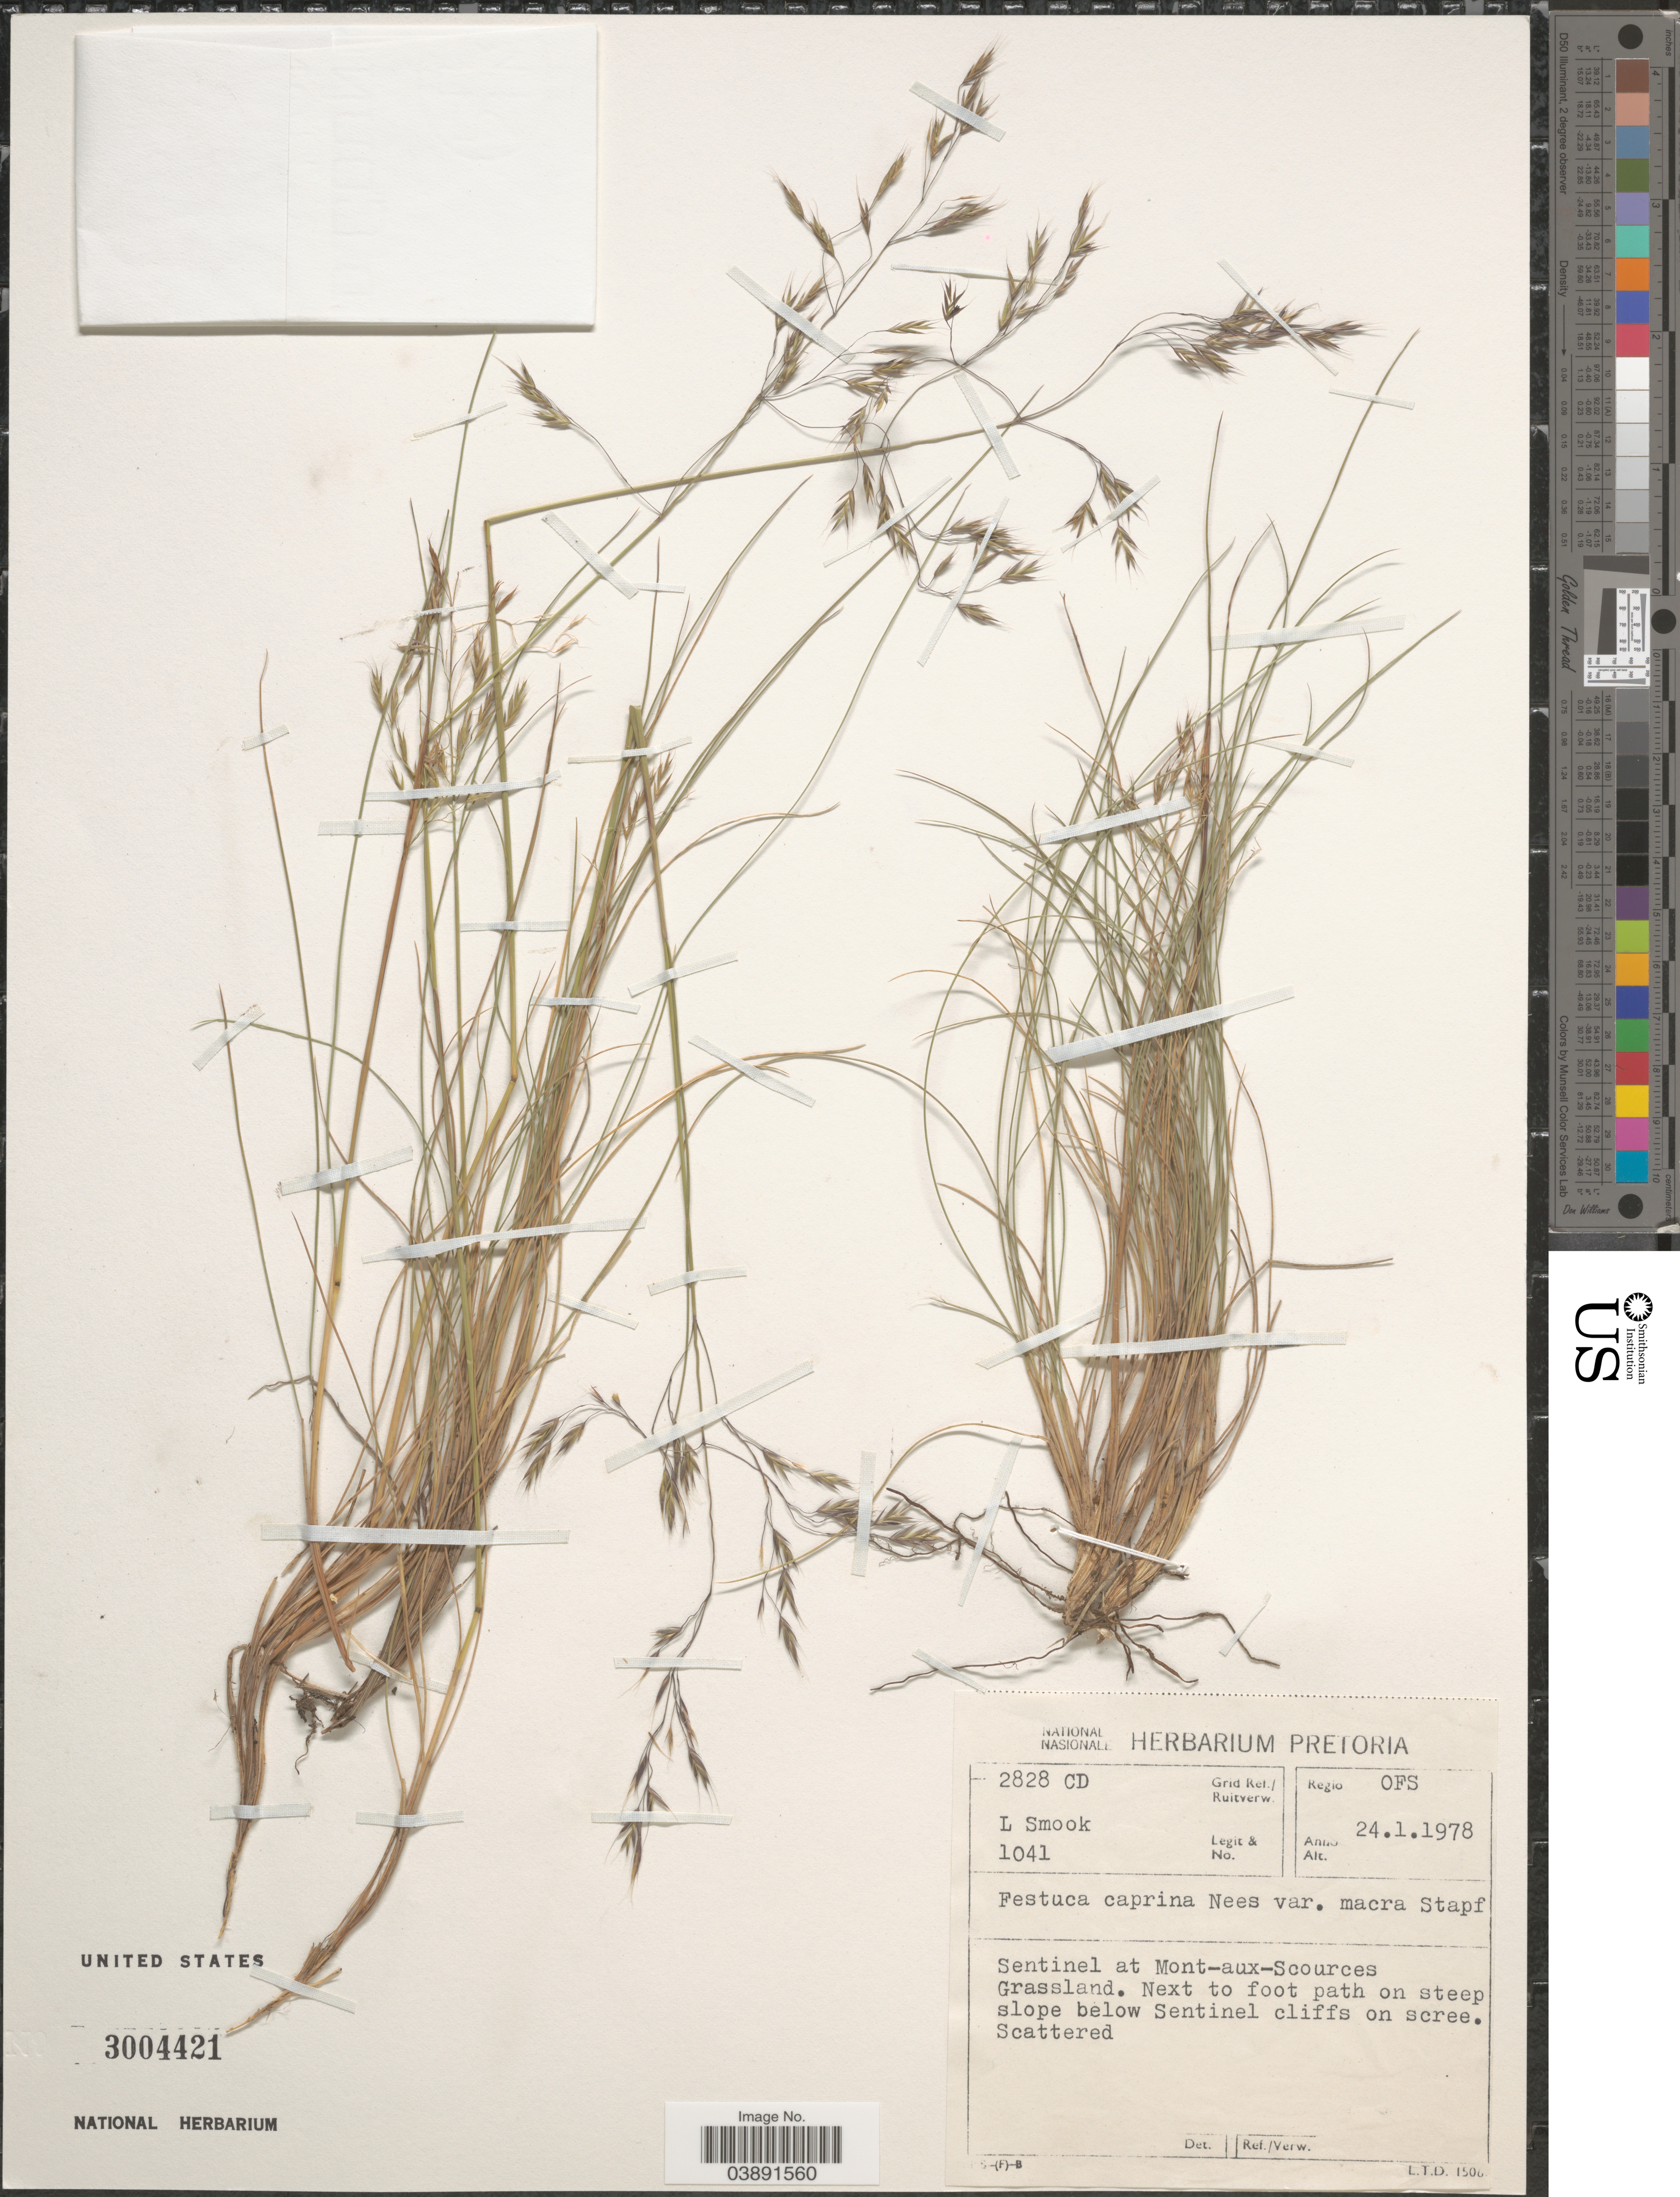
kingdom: Plantae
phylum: Tracheophyta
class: Liliopsida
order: Poales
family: Poaceae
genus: Festuca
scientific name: Festuca caprina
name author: Nees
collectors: L. Smook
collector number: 1041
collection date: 1978-01-24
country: South Africa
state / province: Free State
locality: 2828 CD Grid Ref./Ruitverw. Regio OFS. Sentinel at Mont-aux-Scources Grassland. Next to foot path on steep slope below Sentinel cliffs on scree.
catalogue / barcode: US 3004421